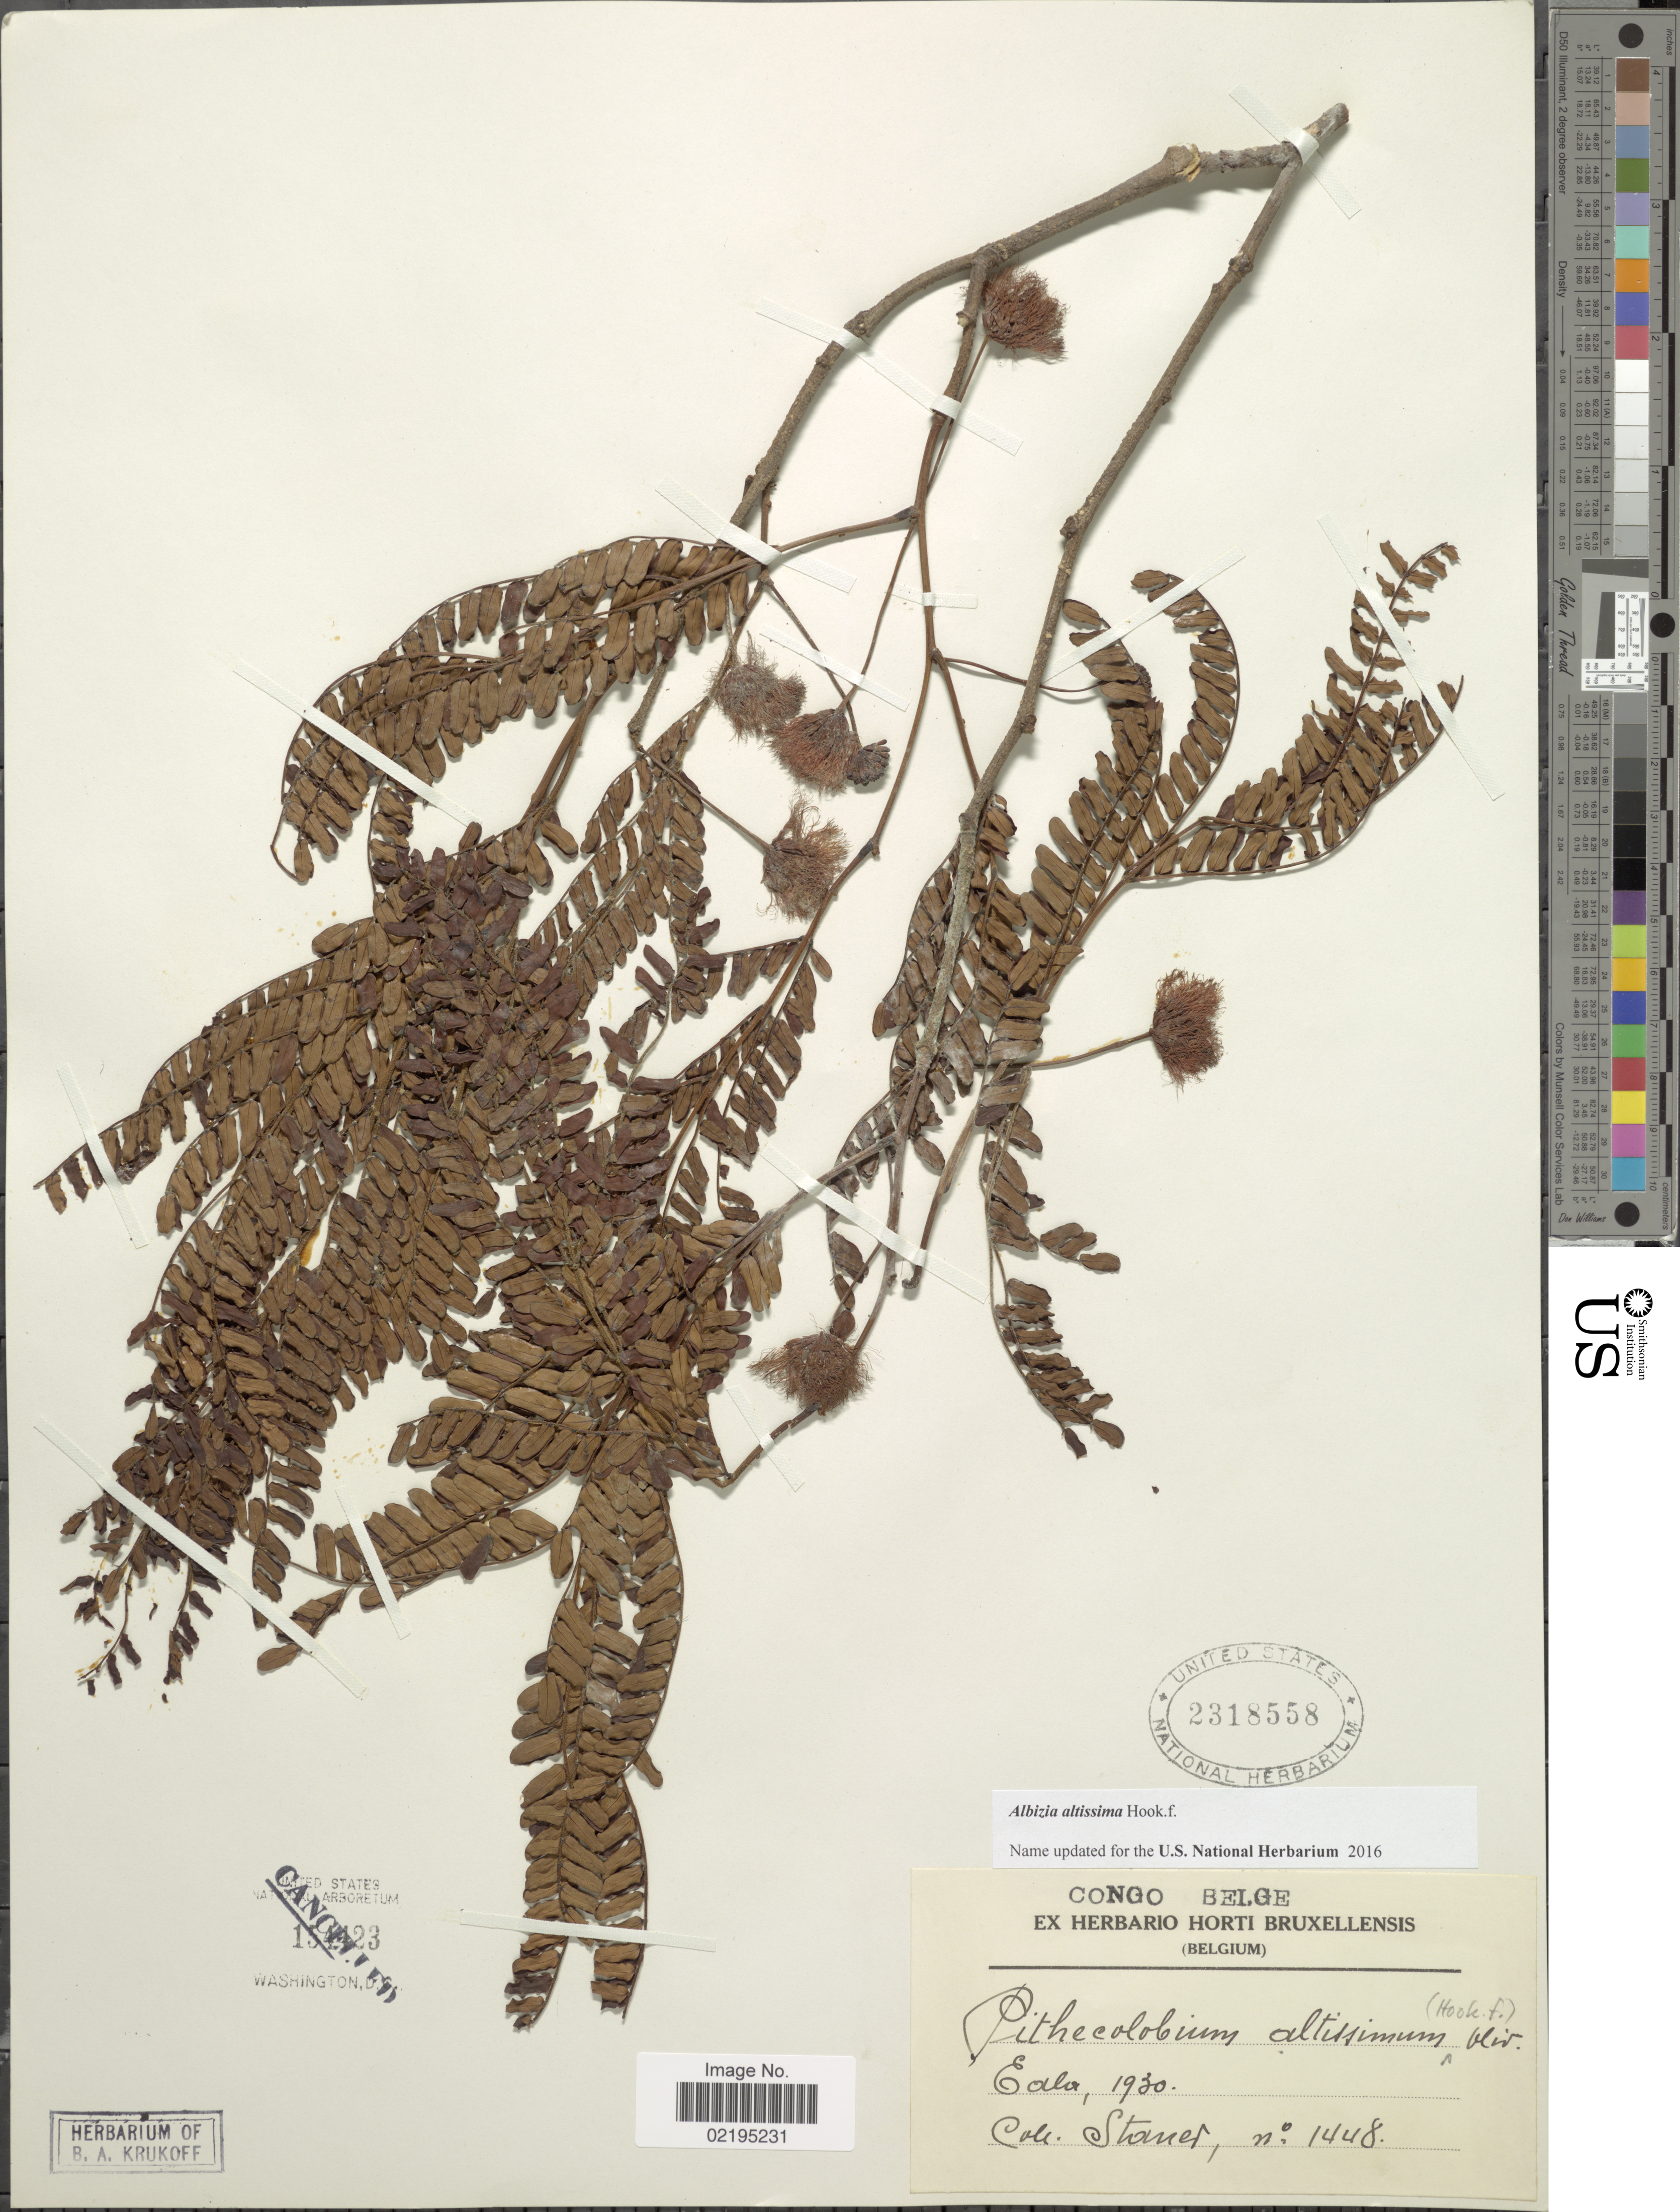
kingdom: Plantae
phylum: Tracheophyta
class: Magnoliopsida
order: Fabales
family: Fabaceae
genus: Osodendron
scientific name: Osodendron altissimum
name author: (Hook. f.) Koenen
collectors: Stoner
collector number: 1448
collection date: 1930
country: Congo, Democratic Republic of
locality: Congo Belge, Eala.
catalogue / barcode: US 2318558